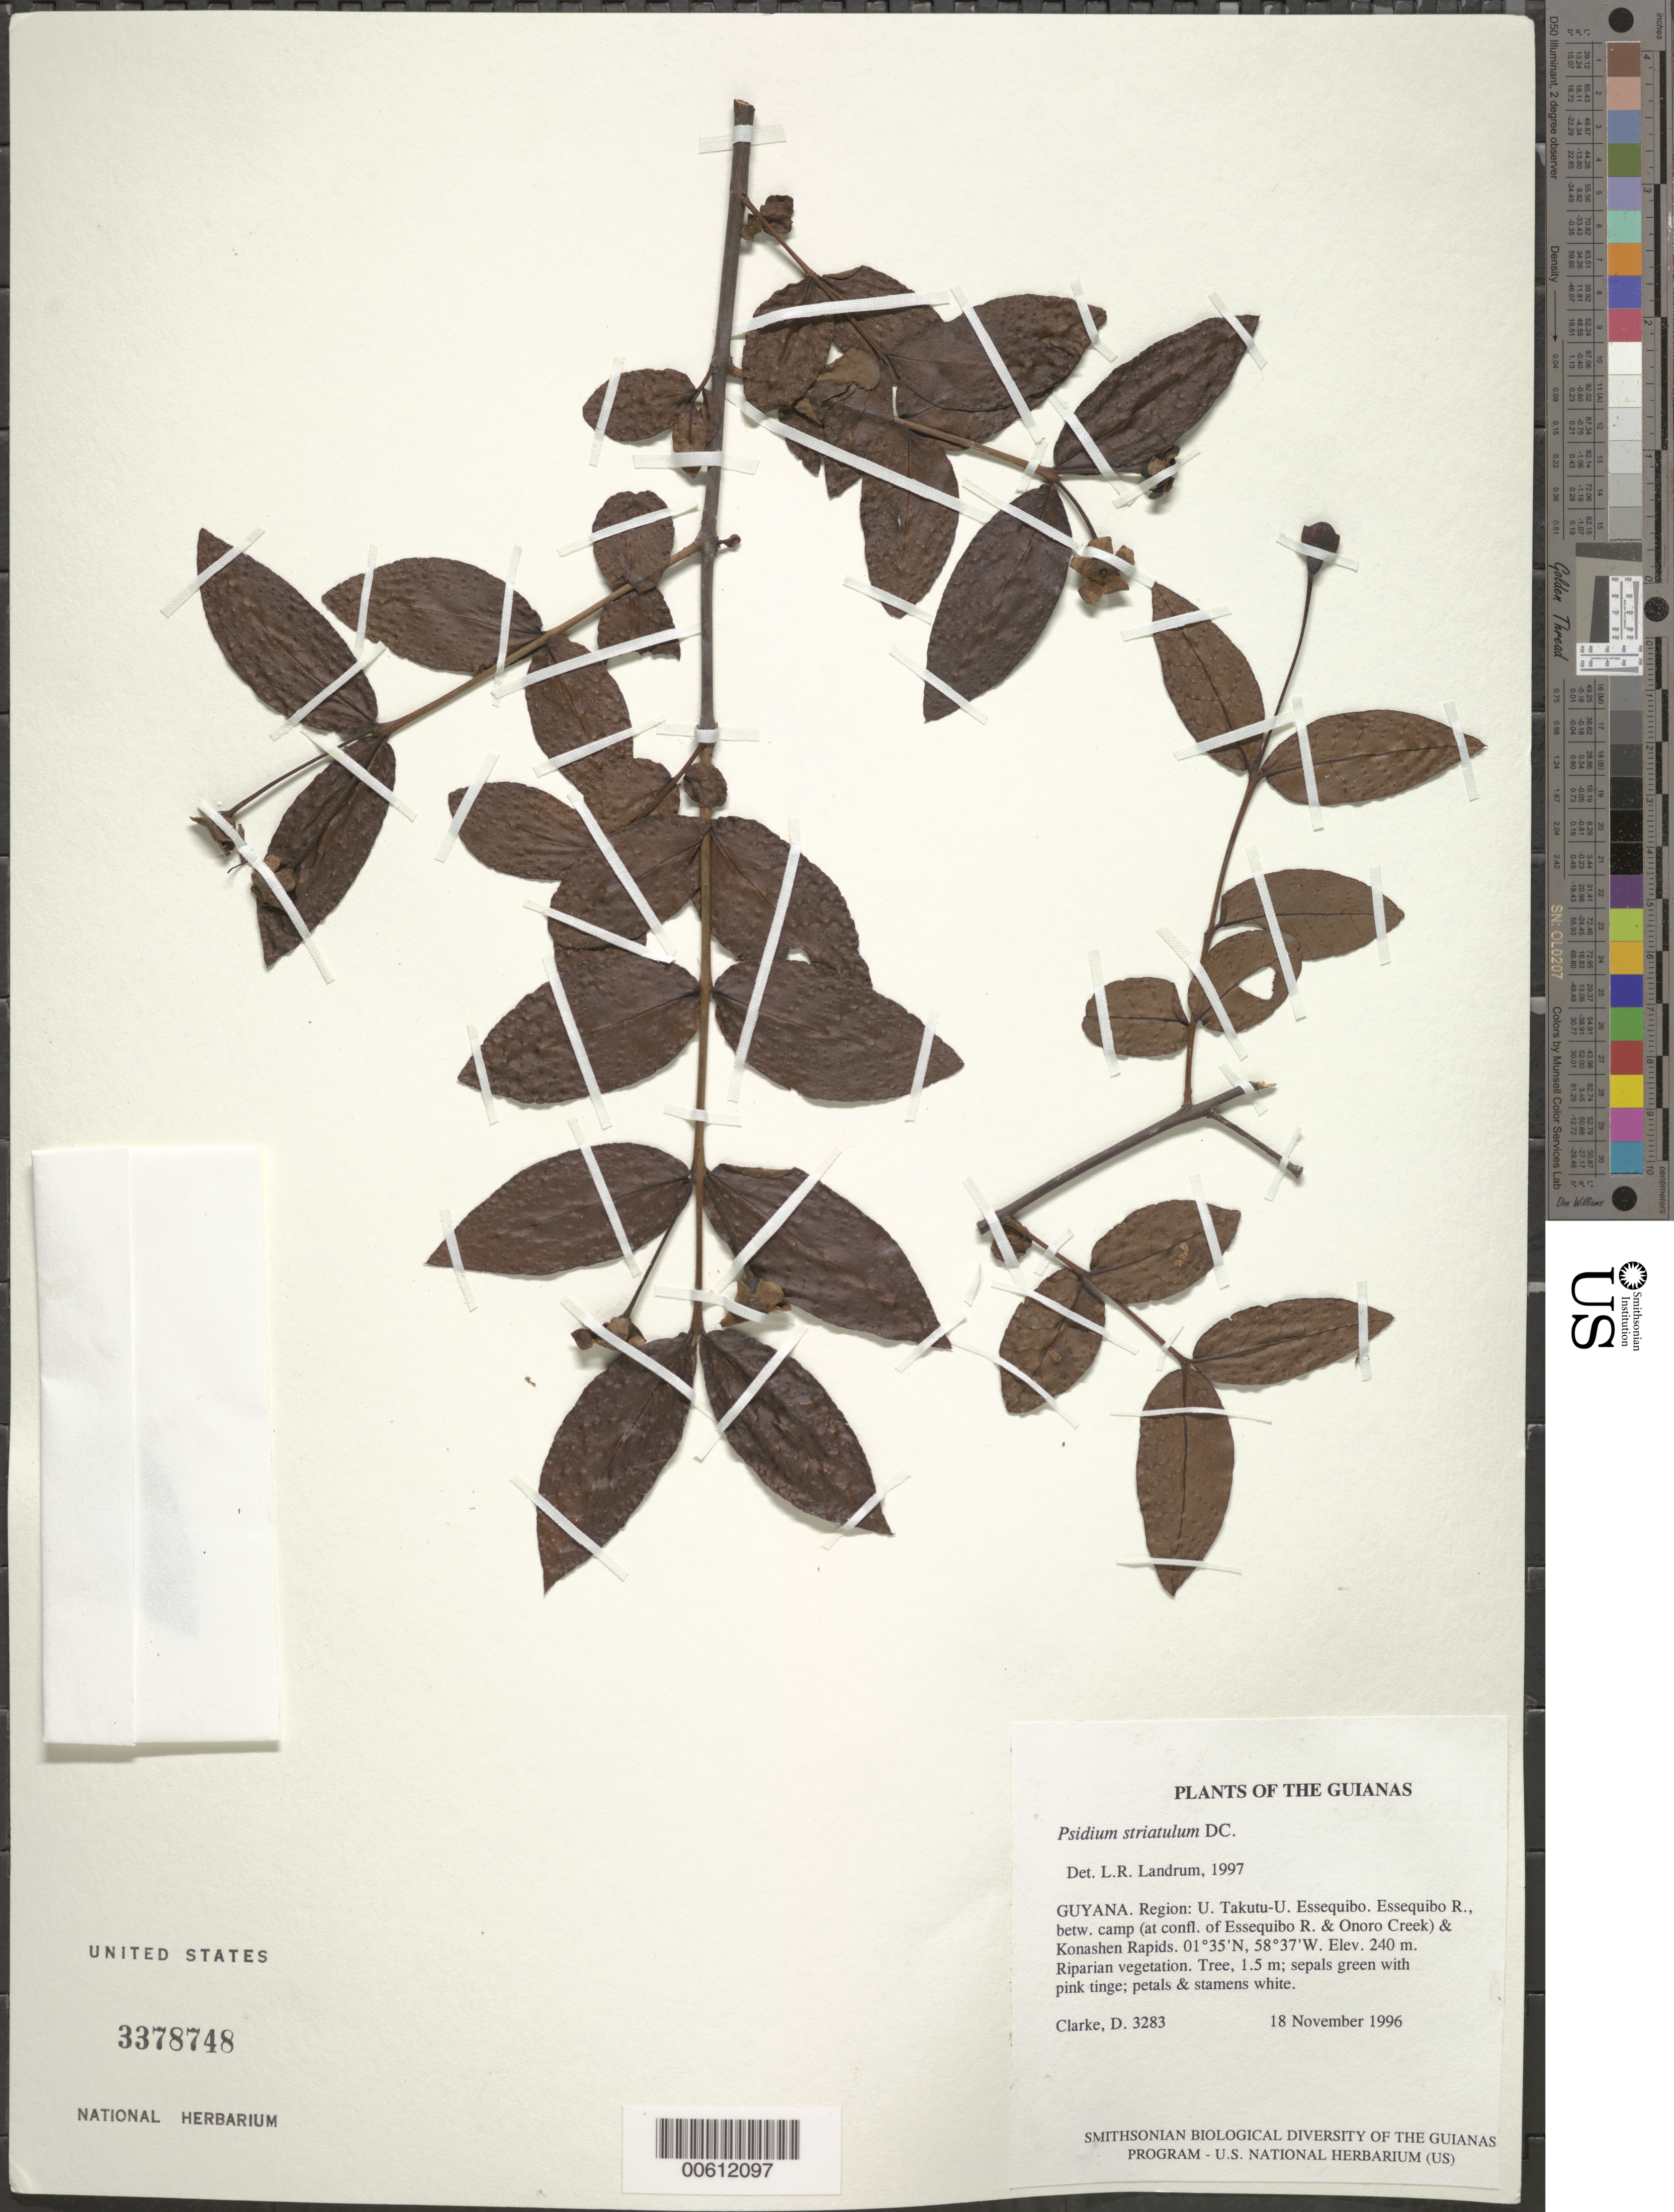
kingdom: Plantae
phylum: Tracheophyta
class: Magnoliopsida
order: Myrtales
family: Myrtaceae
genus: Psidium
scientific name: Psidium striatulum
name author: DC.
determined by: Landrum, L. R.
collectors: H. D. Clarke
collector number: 3283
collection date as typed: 18 November 1996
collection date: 1996-11-18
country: Guyana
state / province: U. Takutu-U. Essequibo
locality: Essequibo R., betw. camp (at confl. of Essequibo R. & Onoro Creek) & Konashen Rapids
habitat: Riparian vegetation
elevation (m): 240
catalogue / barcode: US 3378748